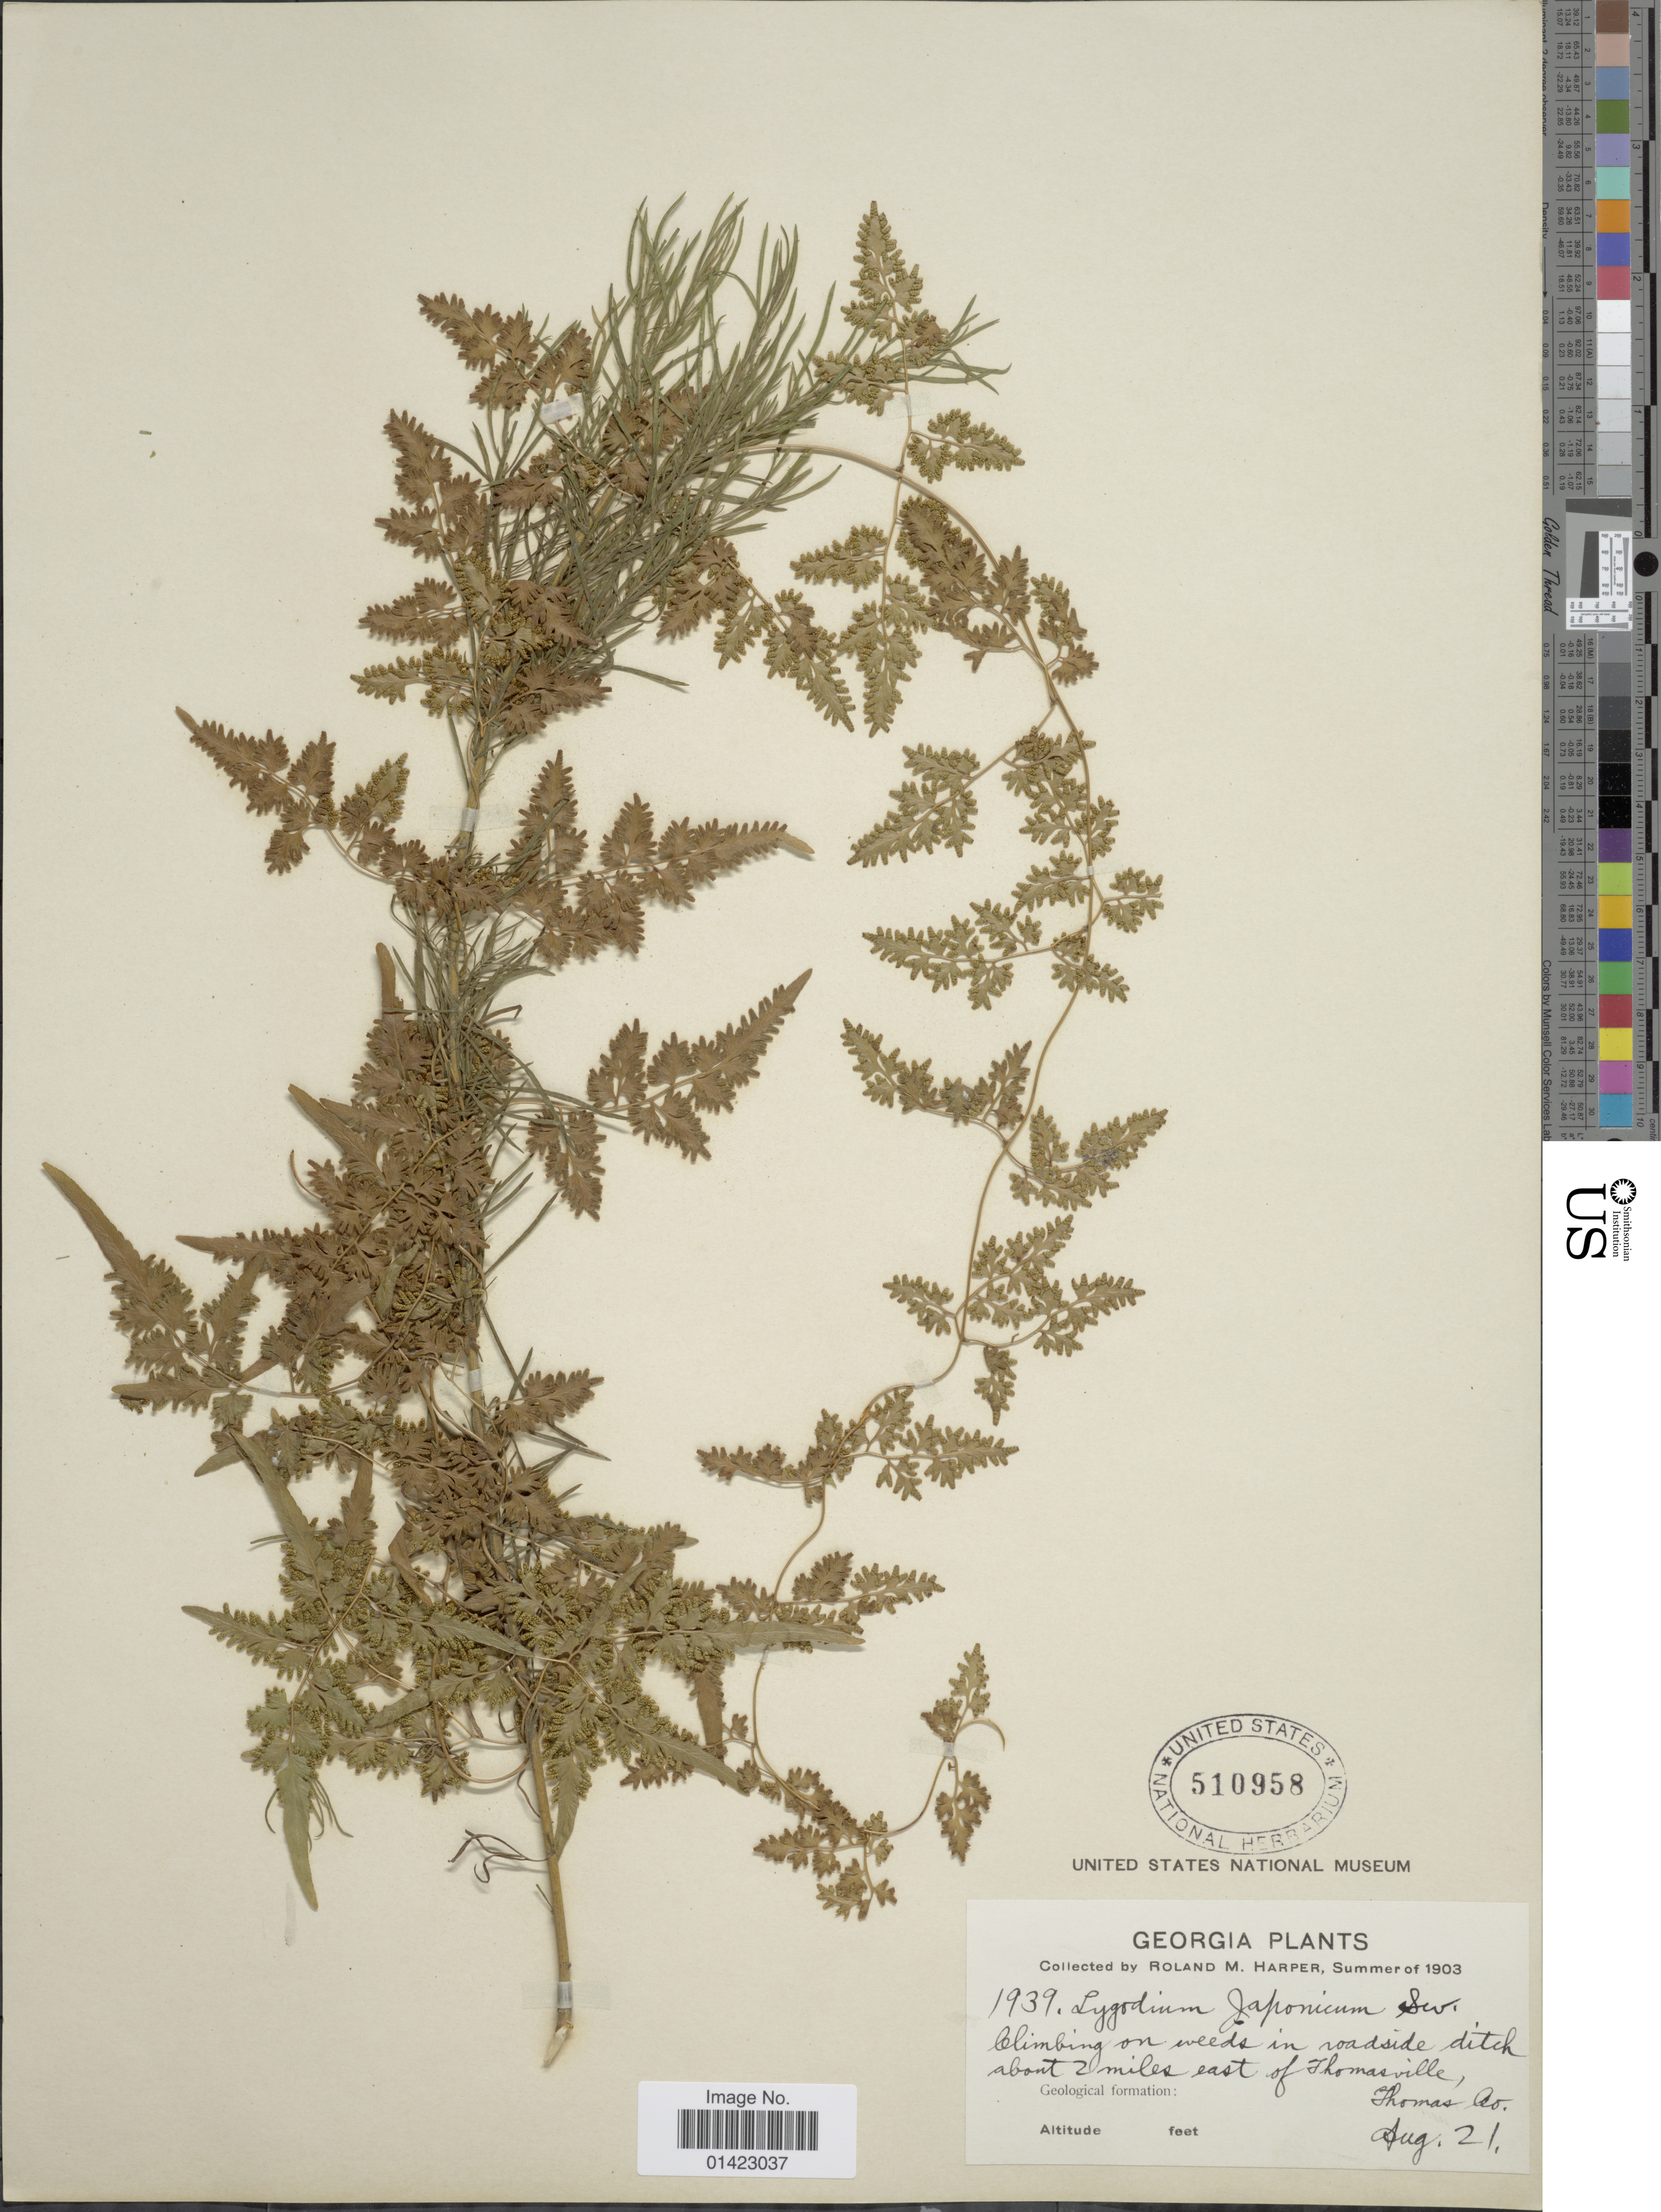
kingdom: Plantae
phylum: Tracheophyta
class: Polypodiopsida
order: Schizaeales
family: Lygodiaceae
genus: Lygodium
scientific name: Lygodium japonicum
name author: (Thunb.) Sw.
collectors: R. M. Harper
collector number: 1939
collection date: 1903-08-21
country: United States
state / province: Georgia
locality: Georgia, about 2 miles east of Thomasville, Thomas Co.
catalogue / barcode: US 510958